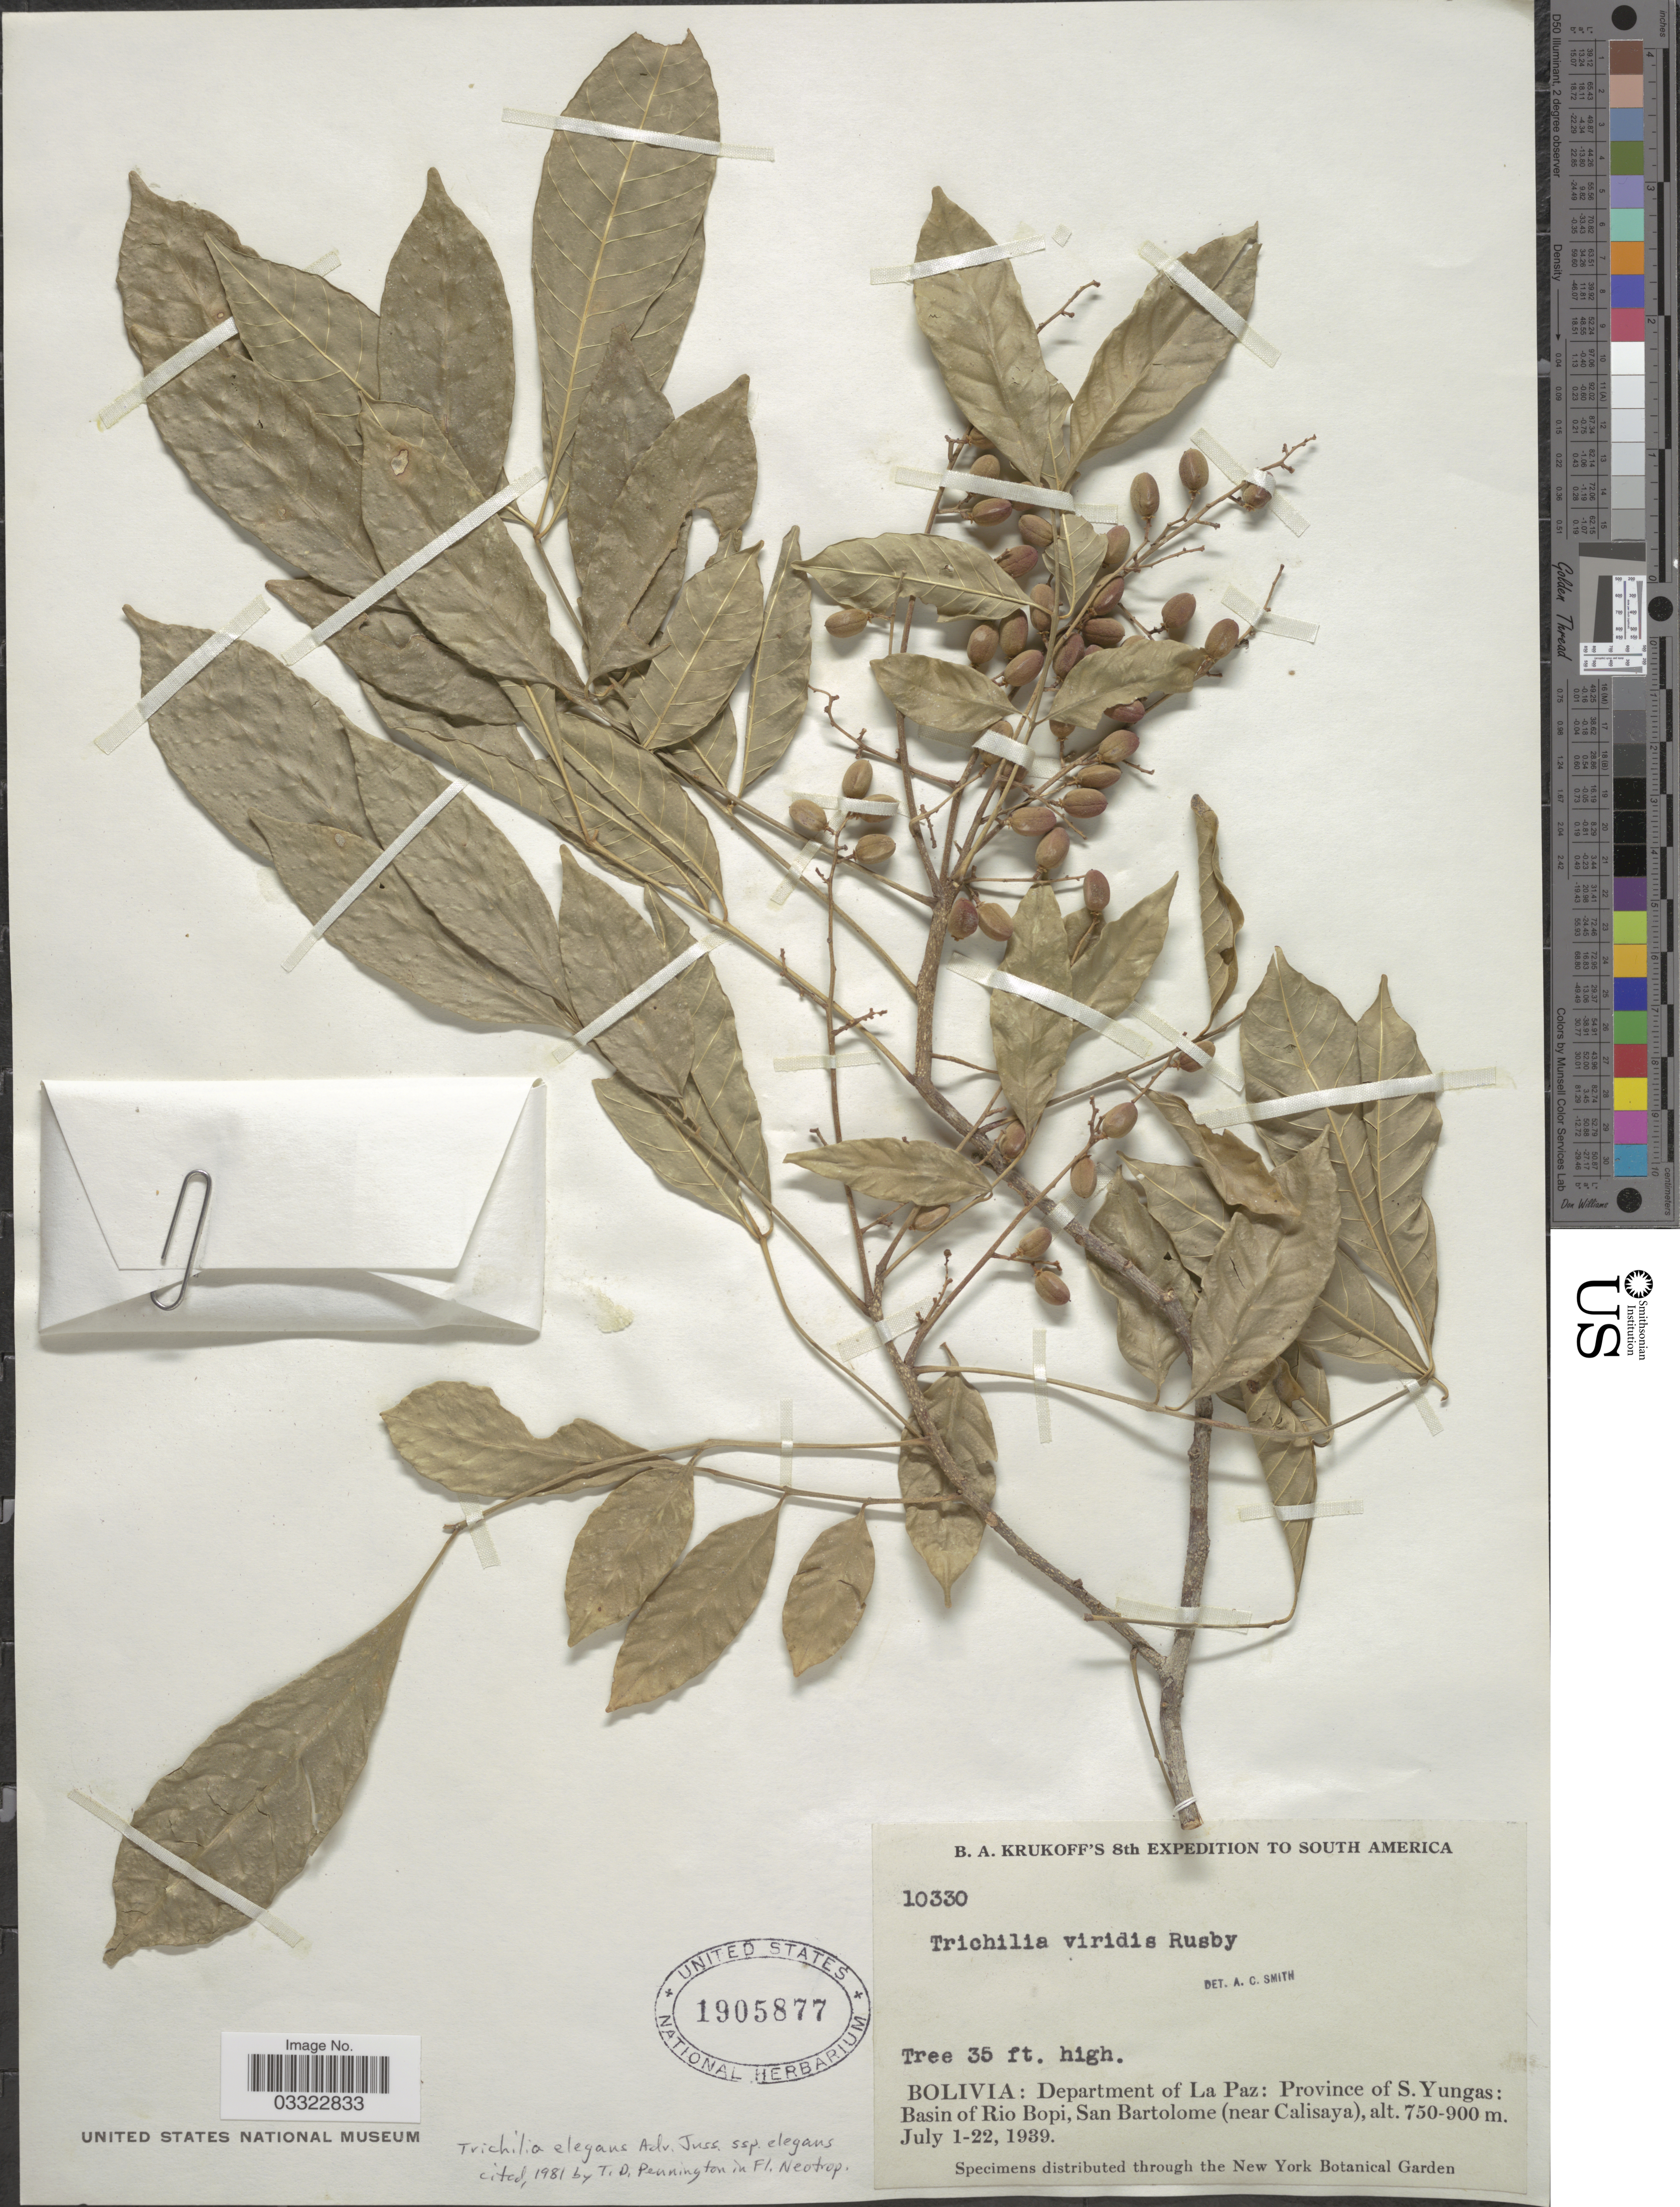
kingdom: Plantae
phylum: Tracheophyta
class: Magnoliopsida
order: Sapindales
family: Meliaceae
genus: Trichilia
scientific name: Trichilia elegans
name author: A. Juss.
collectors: B. A. Krukoff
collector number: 10330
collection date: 1939-07-01/1939-07-22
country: Bolivia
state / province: La Paz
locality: Department of La Paz: Province of S. Yungas: Basin of Rio Bopi, San Bartolome (near Calisaya).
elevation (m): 750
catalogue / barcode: US 1905877